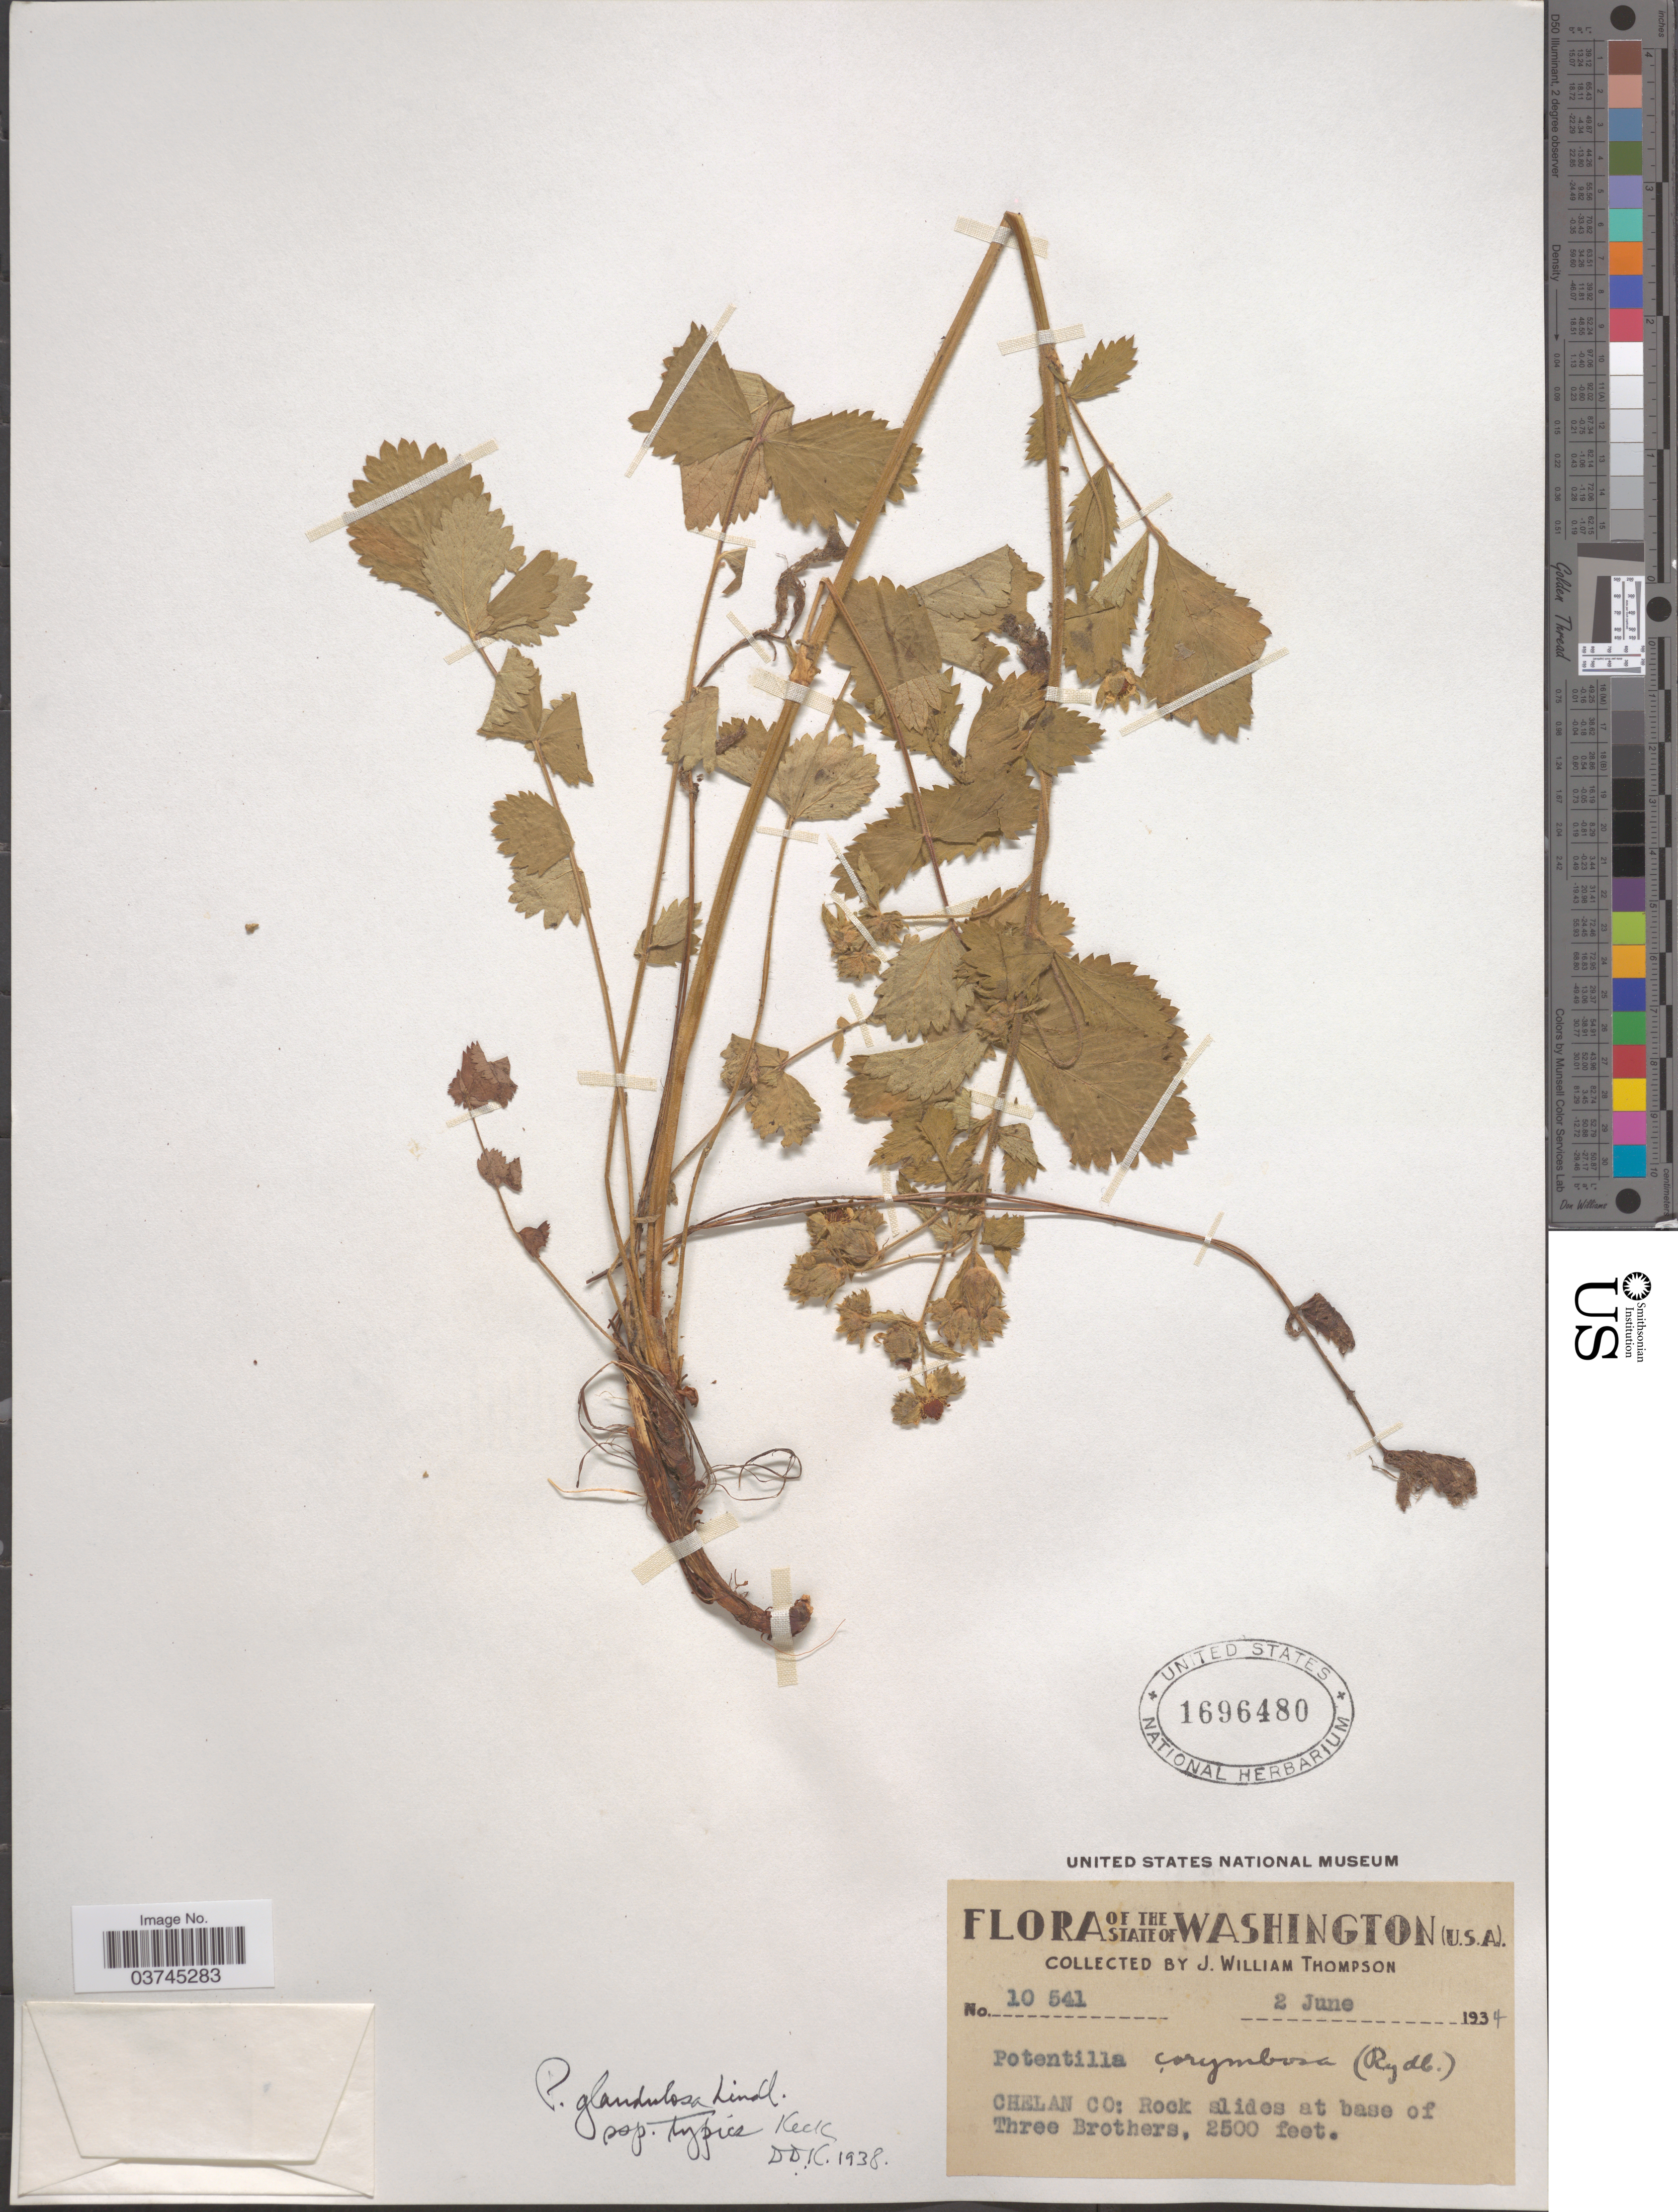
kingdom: Plantae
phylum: Tracheophyta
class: Magnoliopsida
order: Rosales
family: Rosaceae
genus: Drymocallis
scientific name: Drymocallis glandulosa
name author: (Lindl.) Rydb.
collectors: J. W. Thompson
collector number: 10541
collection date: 1934-06-02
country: United States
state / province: Washington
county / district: Chelan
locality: Chelan Co: Rock slides at base of Three Brothers.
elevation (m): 762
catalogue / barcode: US 1696480